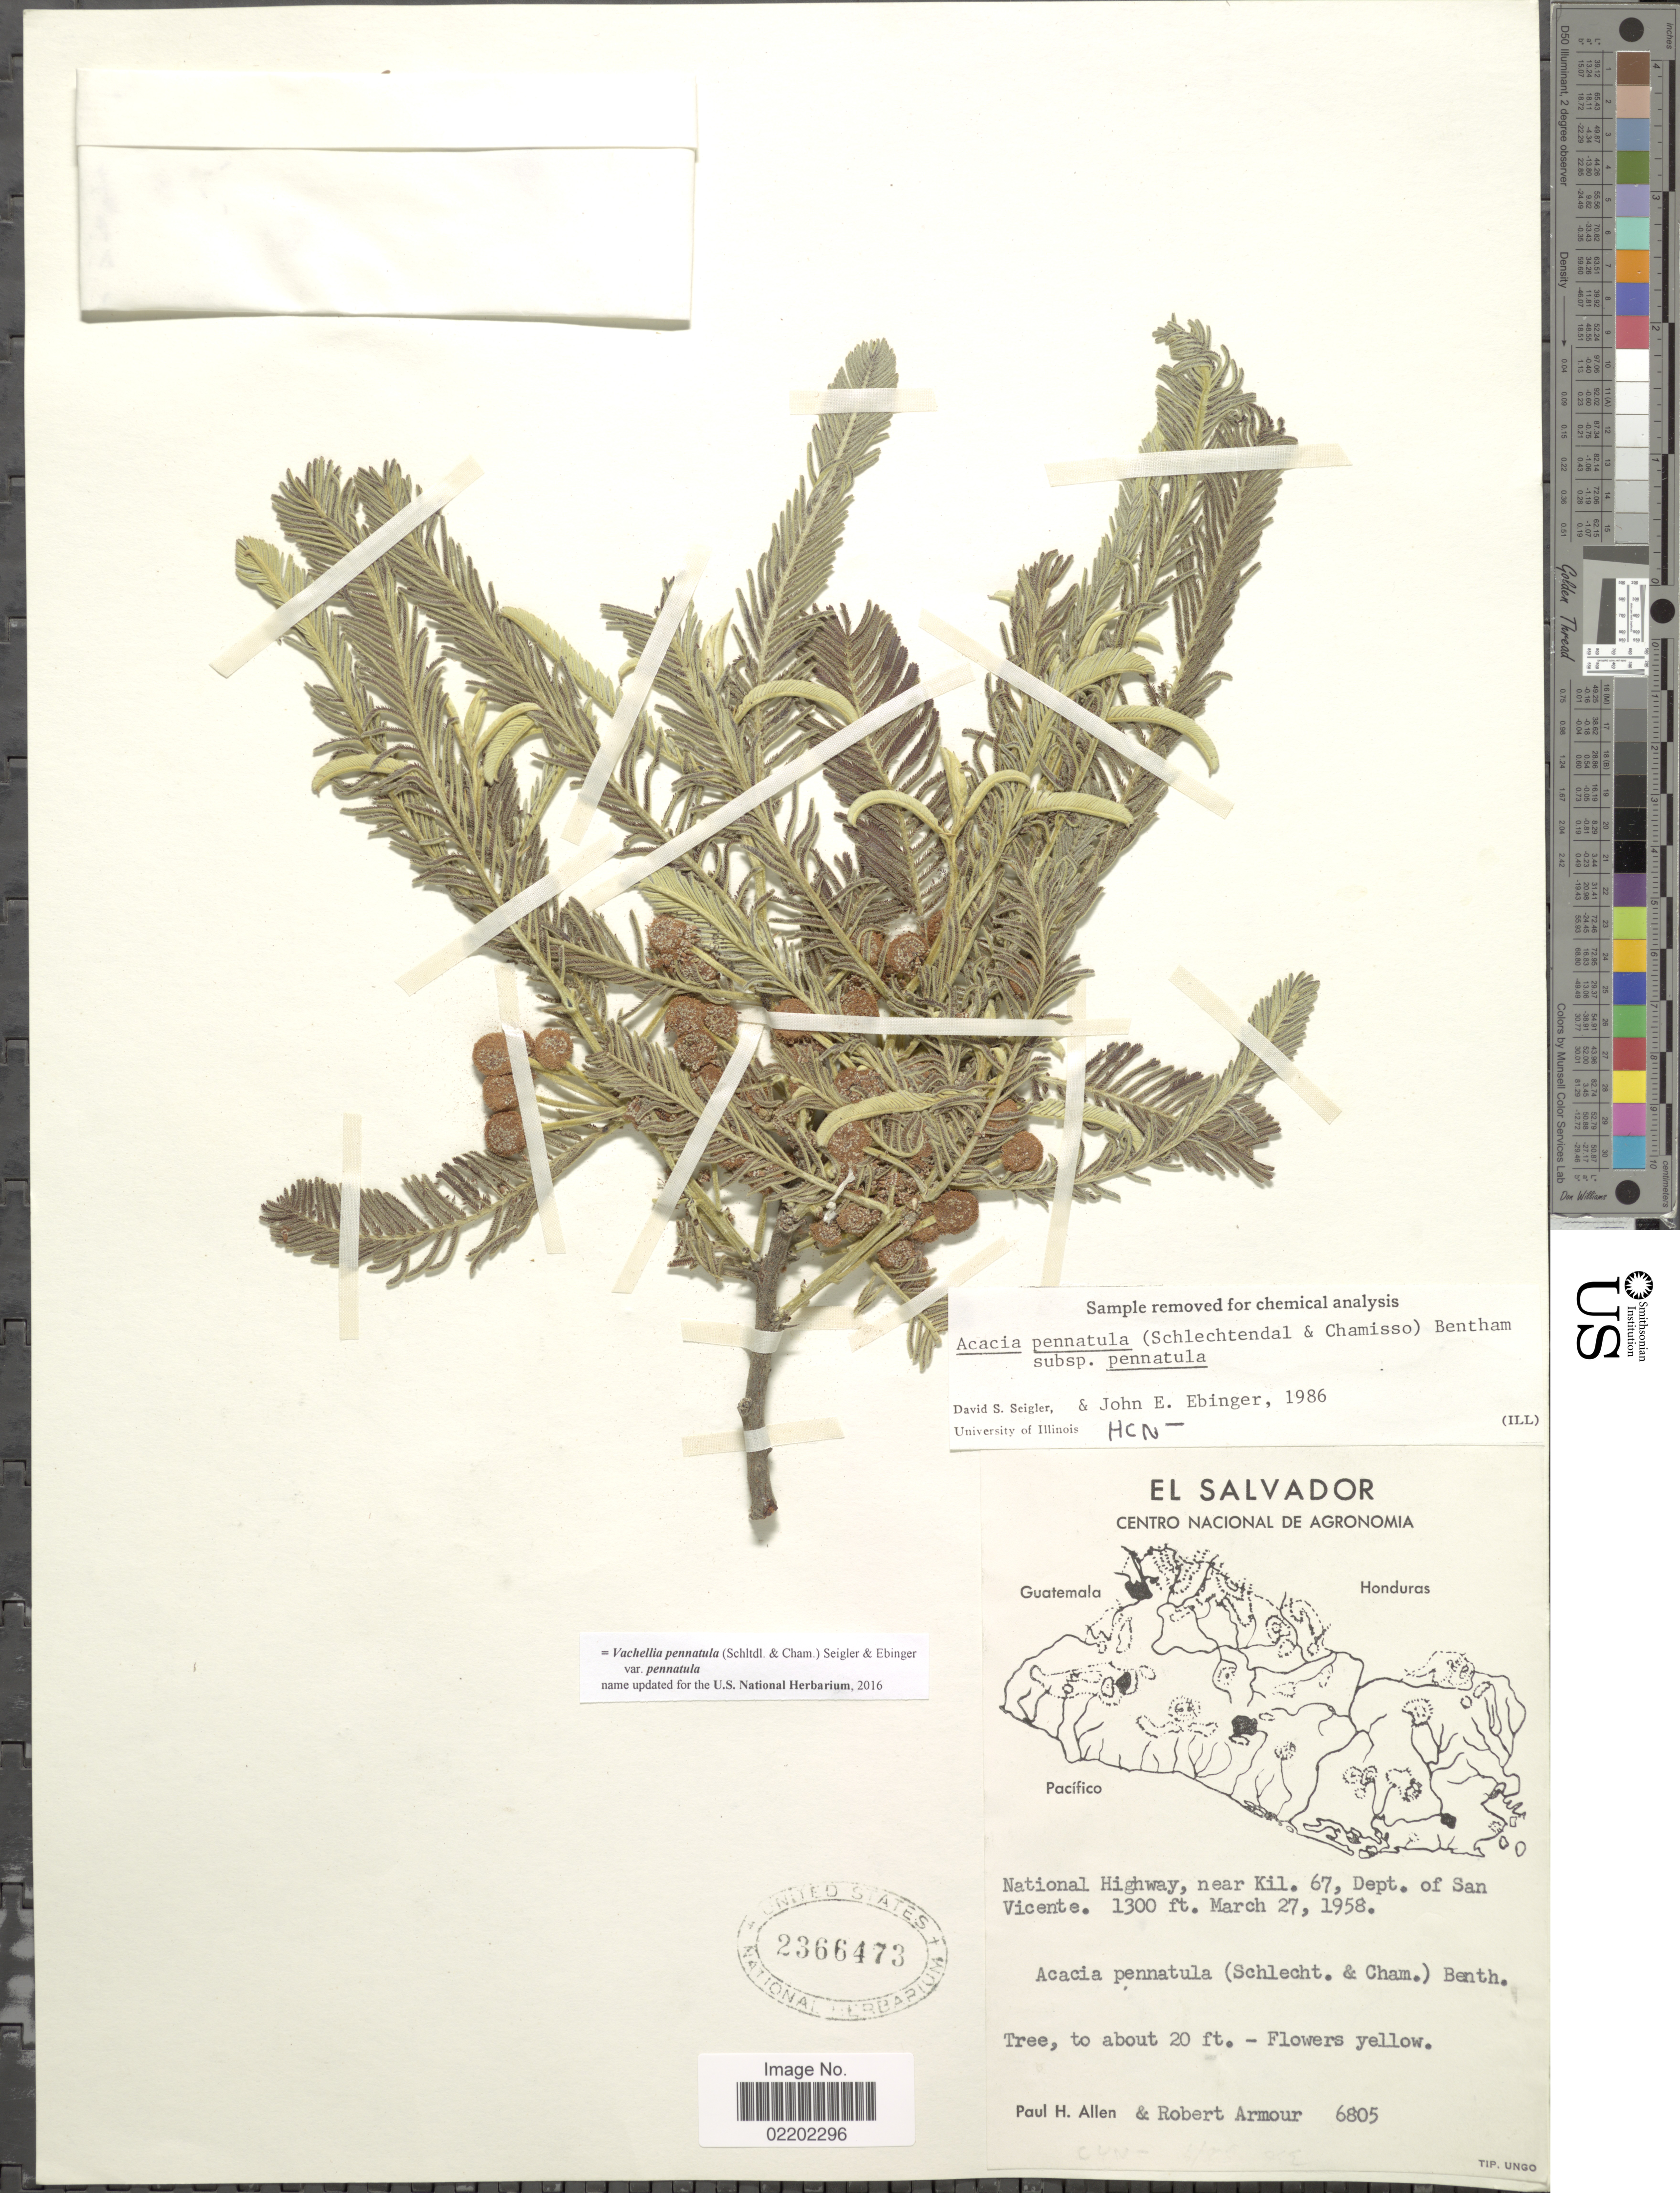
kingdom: Plantae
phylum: Tracheophyta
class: Magnoliopsida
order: Fabales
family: Fabaceae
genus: Vachellia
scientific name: Vachellia pennatula var. pennatula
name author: (Schltdl. & Cham.) Seigler & Ebinger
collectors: P. H. Allen & R. Armour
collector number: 6805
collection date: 1958-03-27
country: El Salvador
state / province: San Vincente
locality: Centro Nacional De Agronomia, National Highway, near Kil. 67, Dept of San Vicente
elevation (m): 396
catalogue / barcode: US 2366473